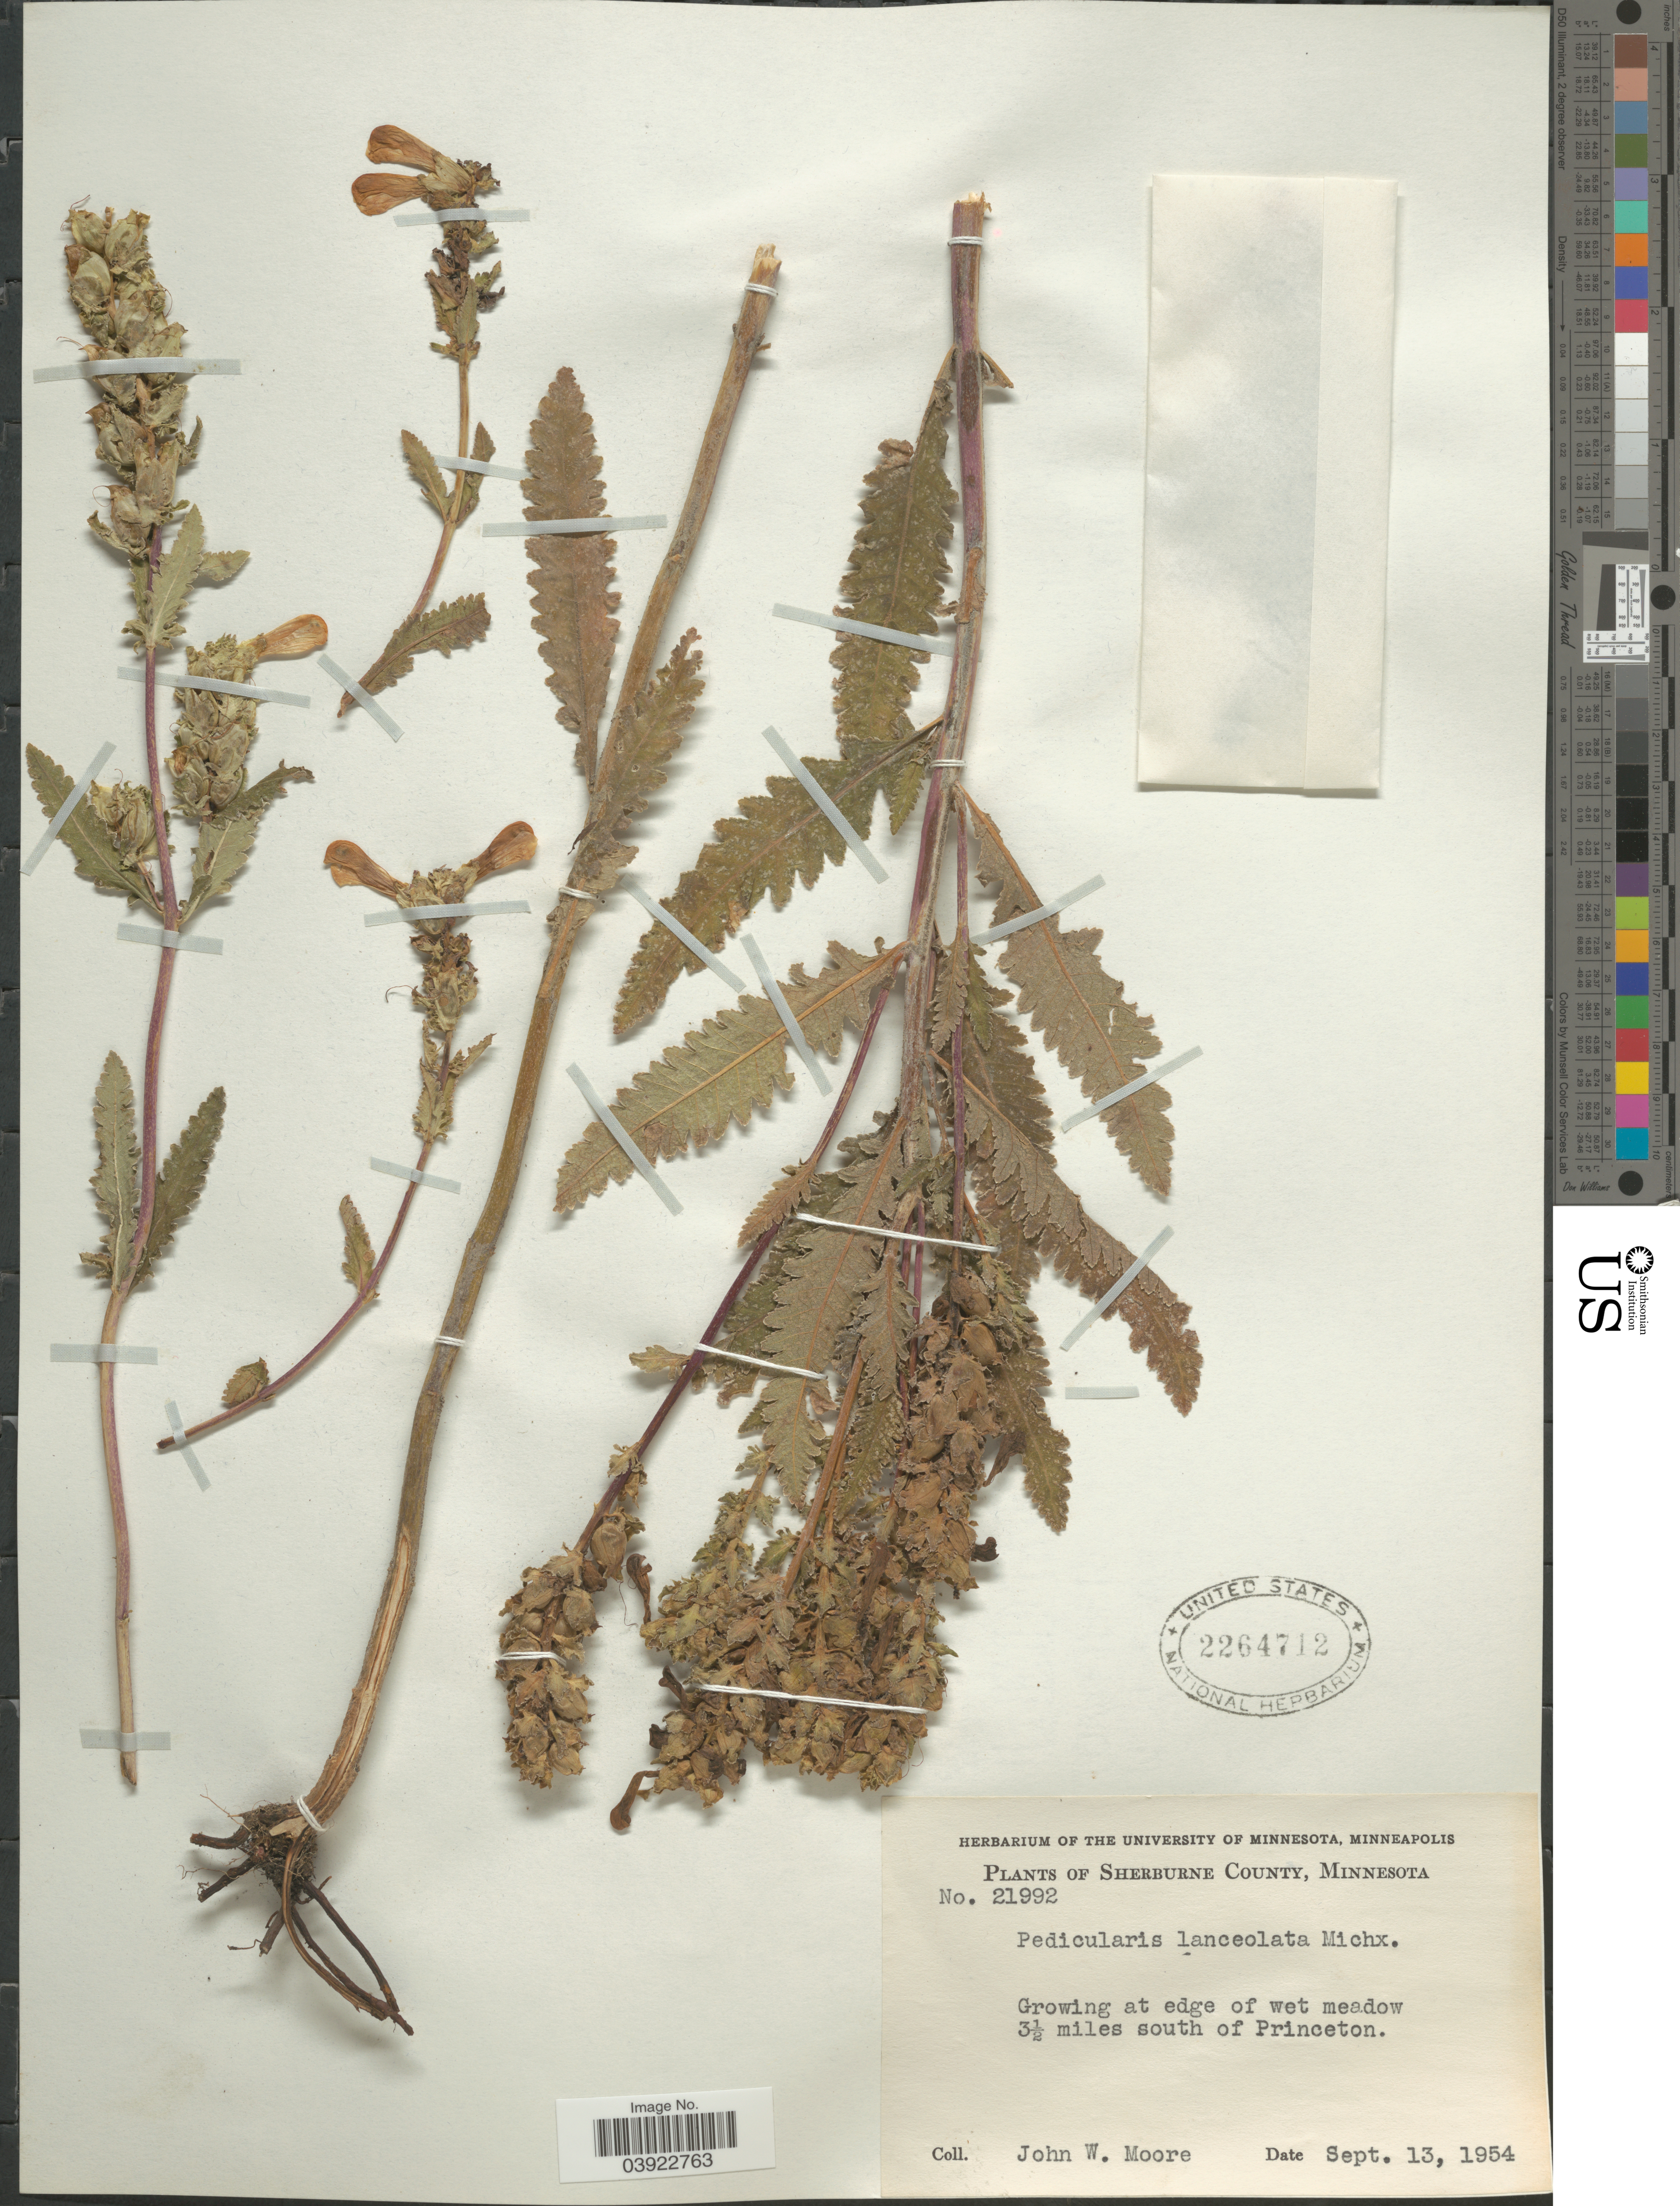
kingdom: Plantae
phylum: Tracheophyta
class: Magnoliopsida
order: Lamiales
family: Orobanchaceae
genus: Pedicularis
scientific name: Pedicularis lanceolata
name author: Michx.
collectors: J. Moore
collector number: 21992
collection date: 1954-09-13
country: United States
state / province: Minnesota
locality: Sherburne County. Growing at edge of wet meadow 3½ miles south of Princeton.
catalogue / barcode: US 2264712